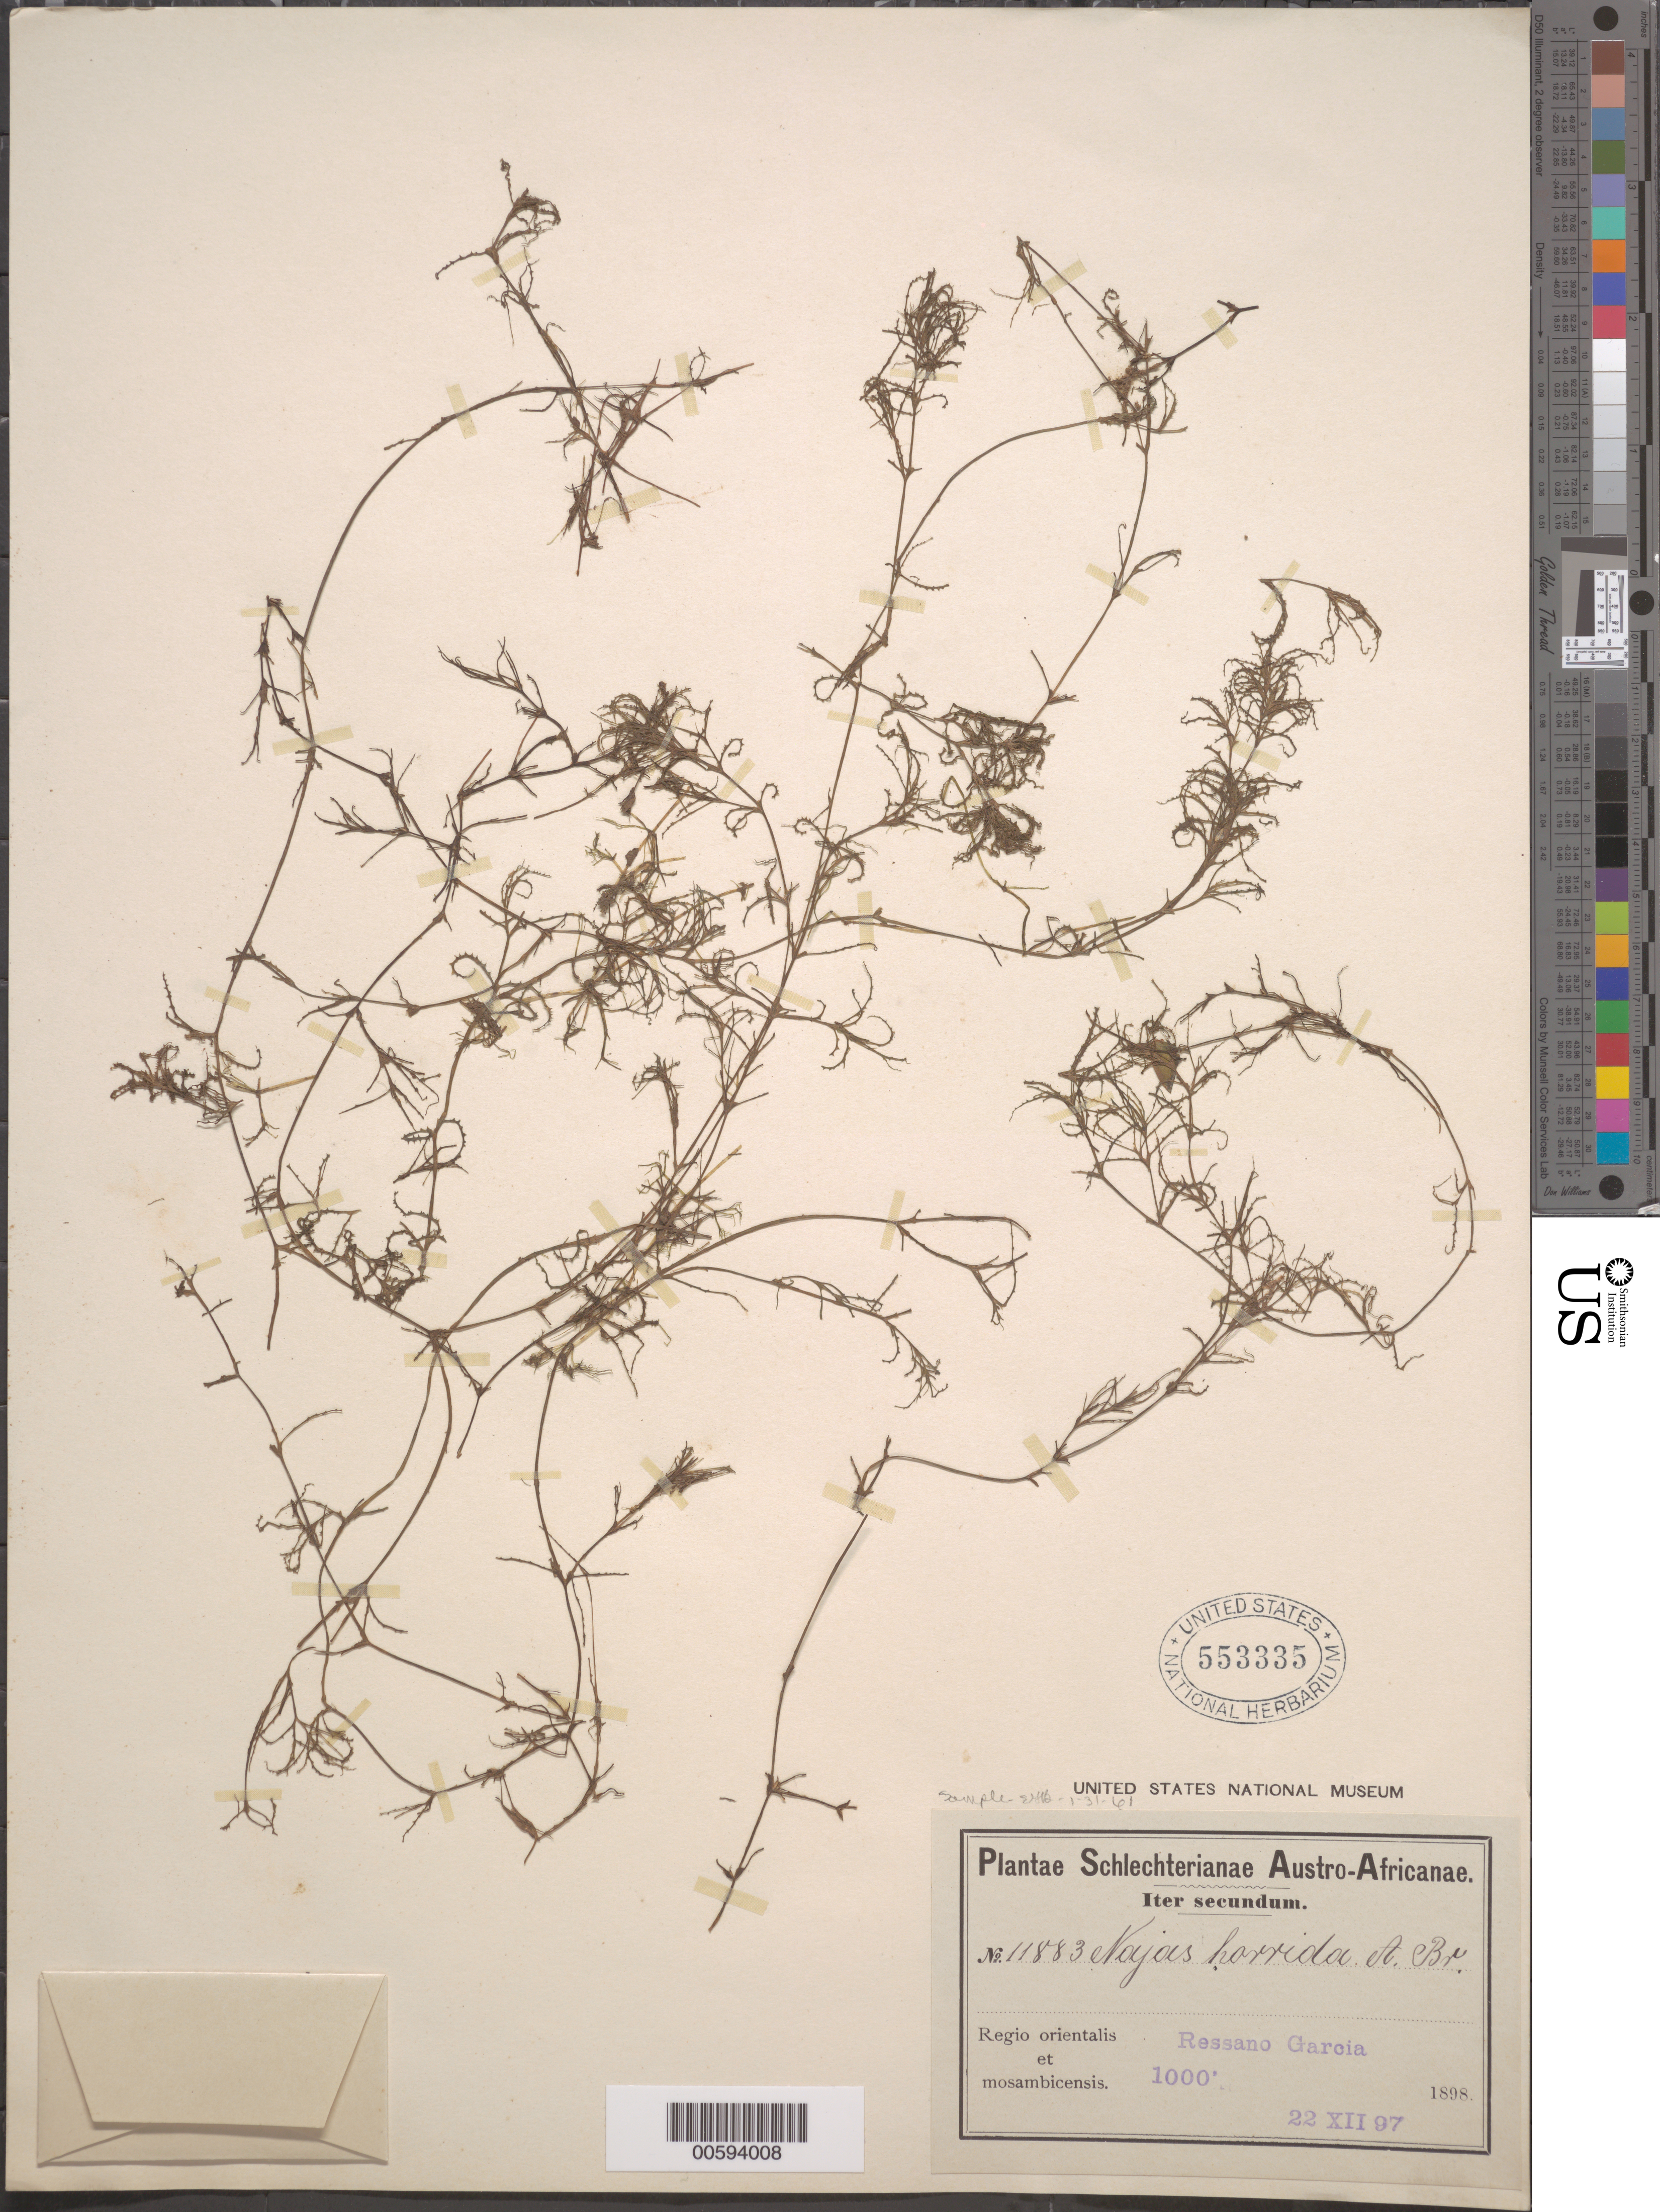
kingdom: Plantae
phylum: Tracheophyta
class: Liliopsida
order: Alismatales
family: Hydrocharitaceae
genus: Najas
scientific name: Najas horrida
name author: A. Braun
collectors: R. G. García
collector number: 11883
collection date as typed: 22 Dec 1897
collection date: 1897-12-22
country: South Africa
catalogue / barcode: US 553335